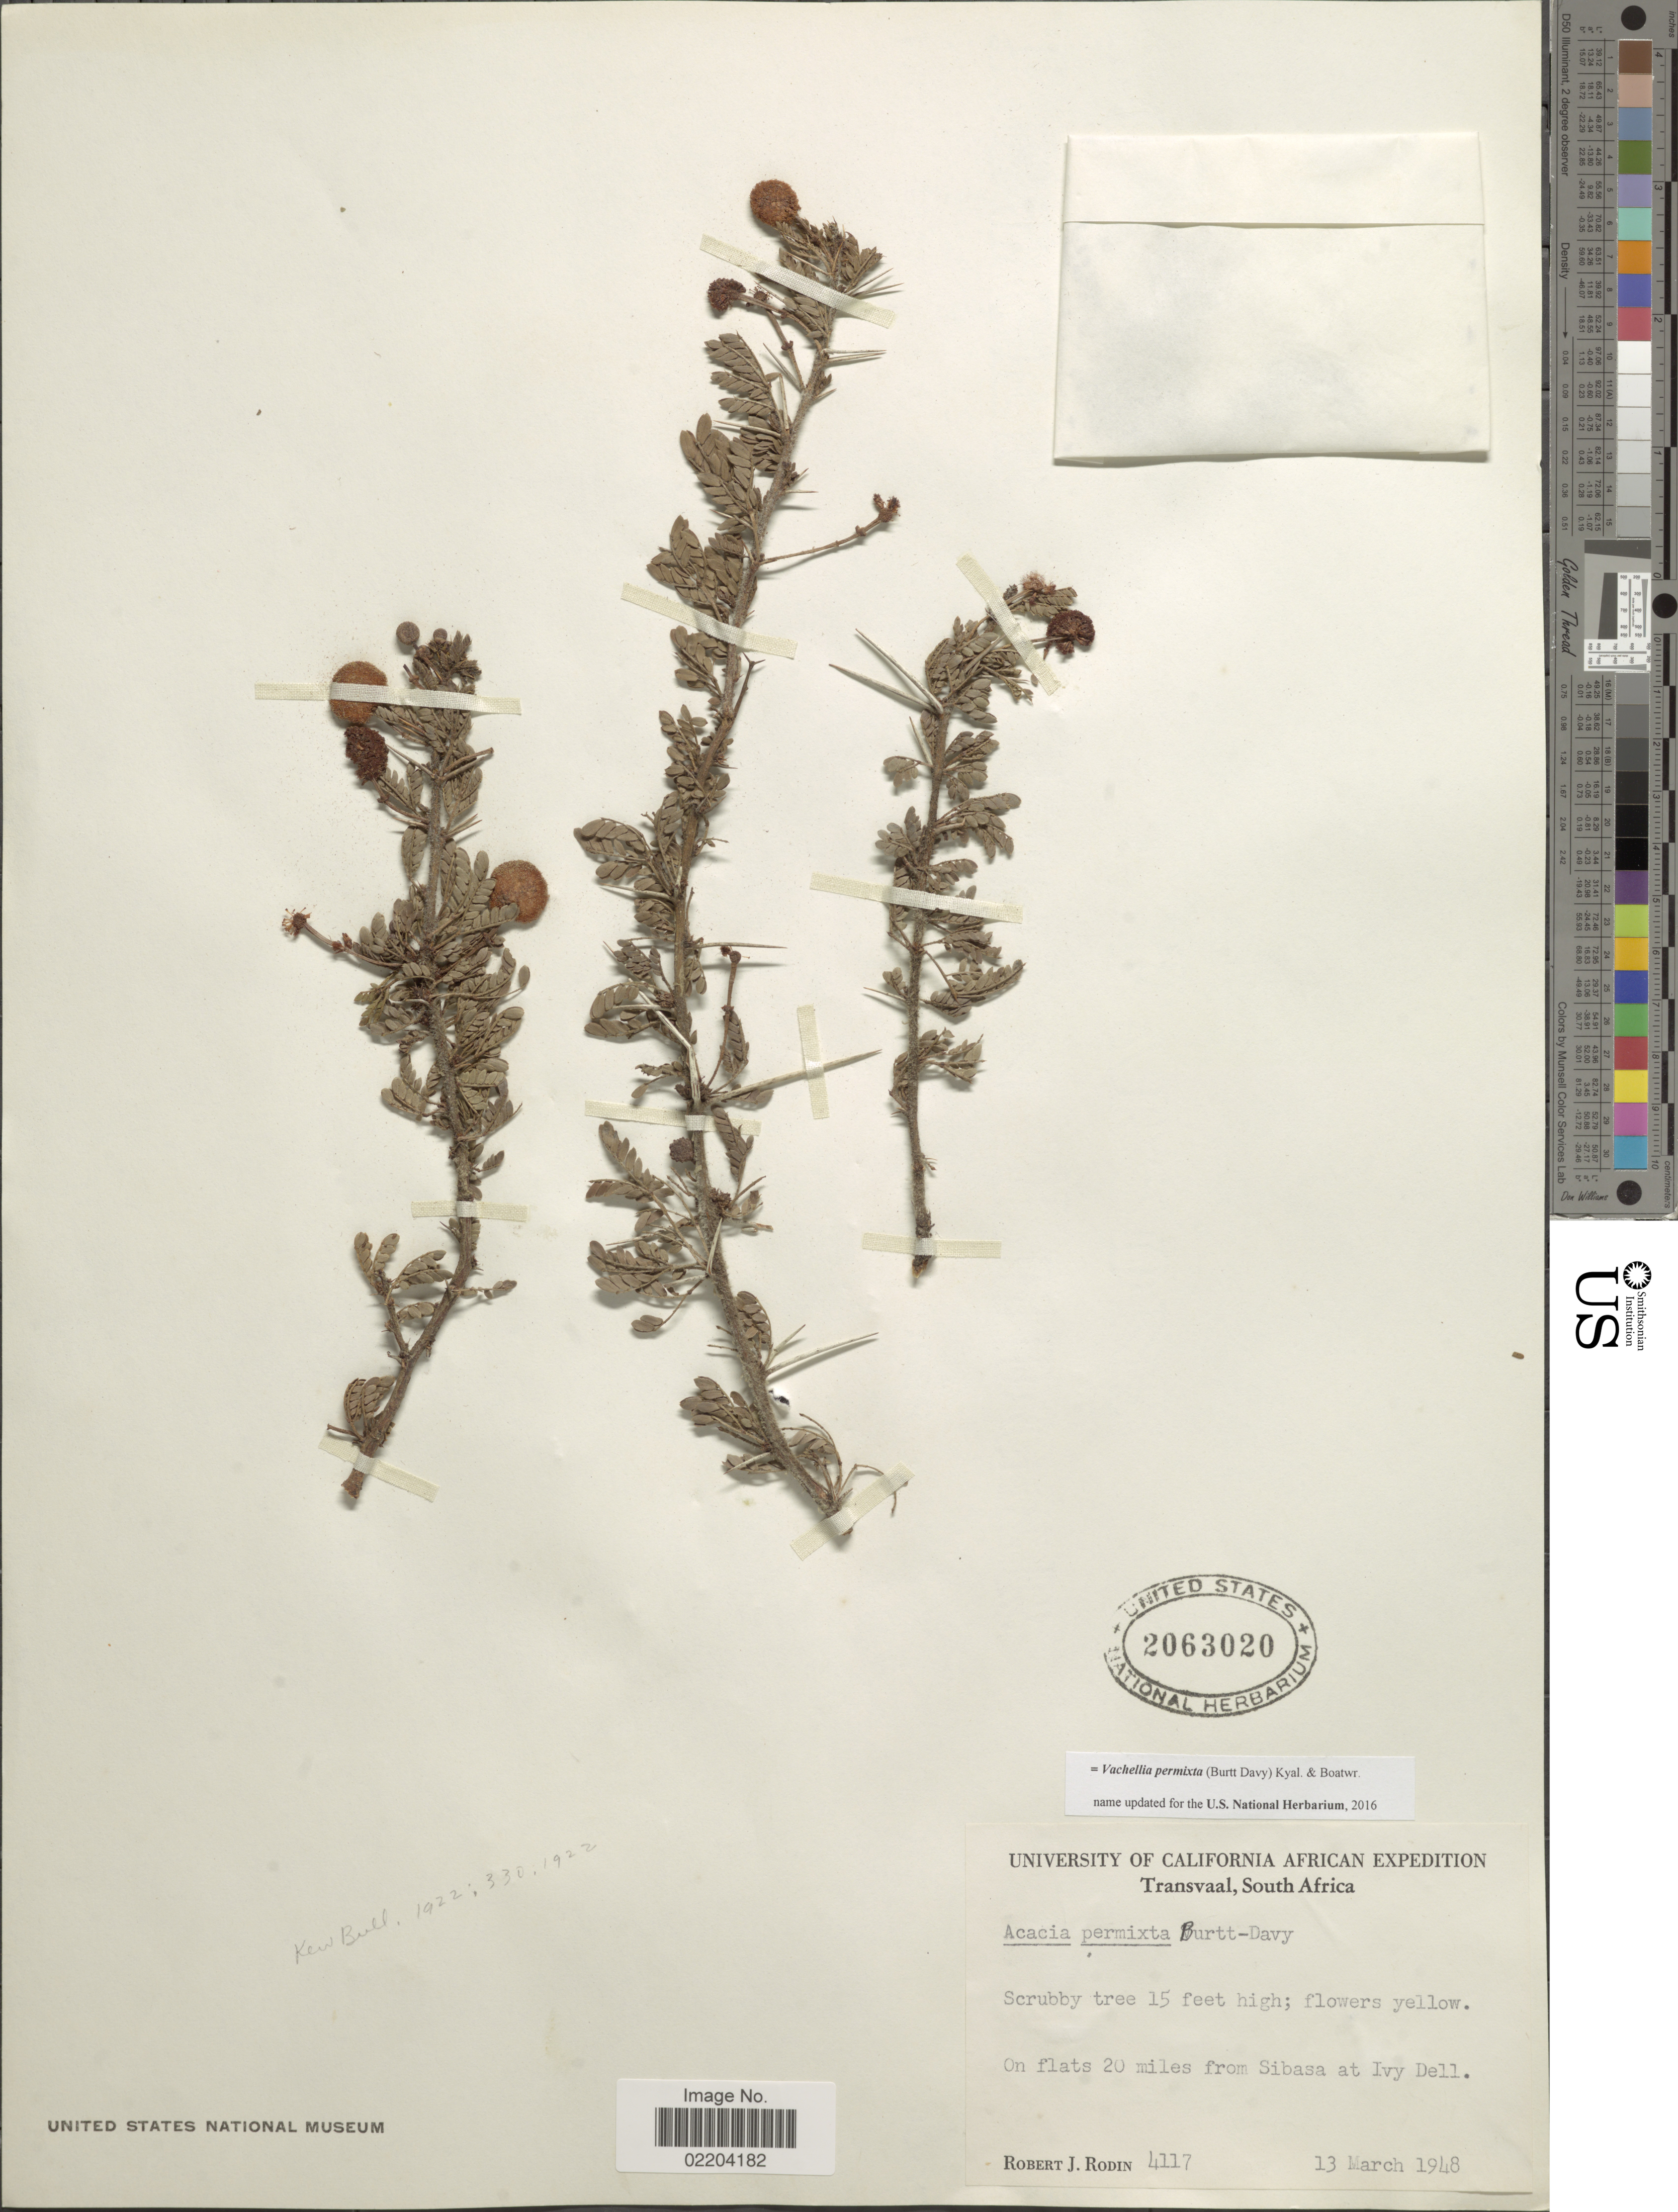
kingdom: Plantae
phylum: Tracheophyta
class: Magnoliopsida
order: Fabales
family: Fabaceae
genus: Vachellia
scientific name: Vachellia permixta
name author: (Burtt Davy) Kyal. & Boatwr.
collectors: R. J. Rodin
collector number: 4117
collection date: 1948-03-13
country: South Africa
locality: Transvaal, South Africa, on flats 20 miles from Sibasa at Ivy Dell.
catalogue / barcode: US 2063020